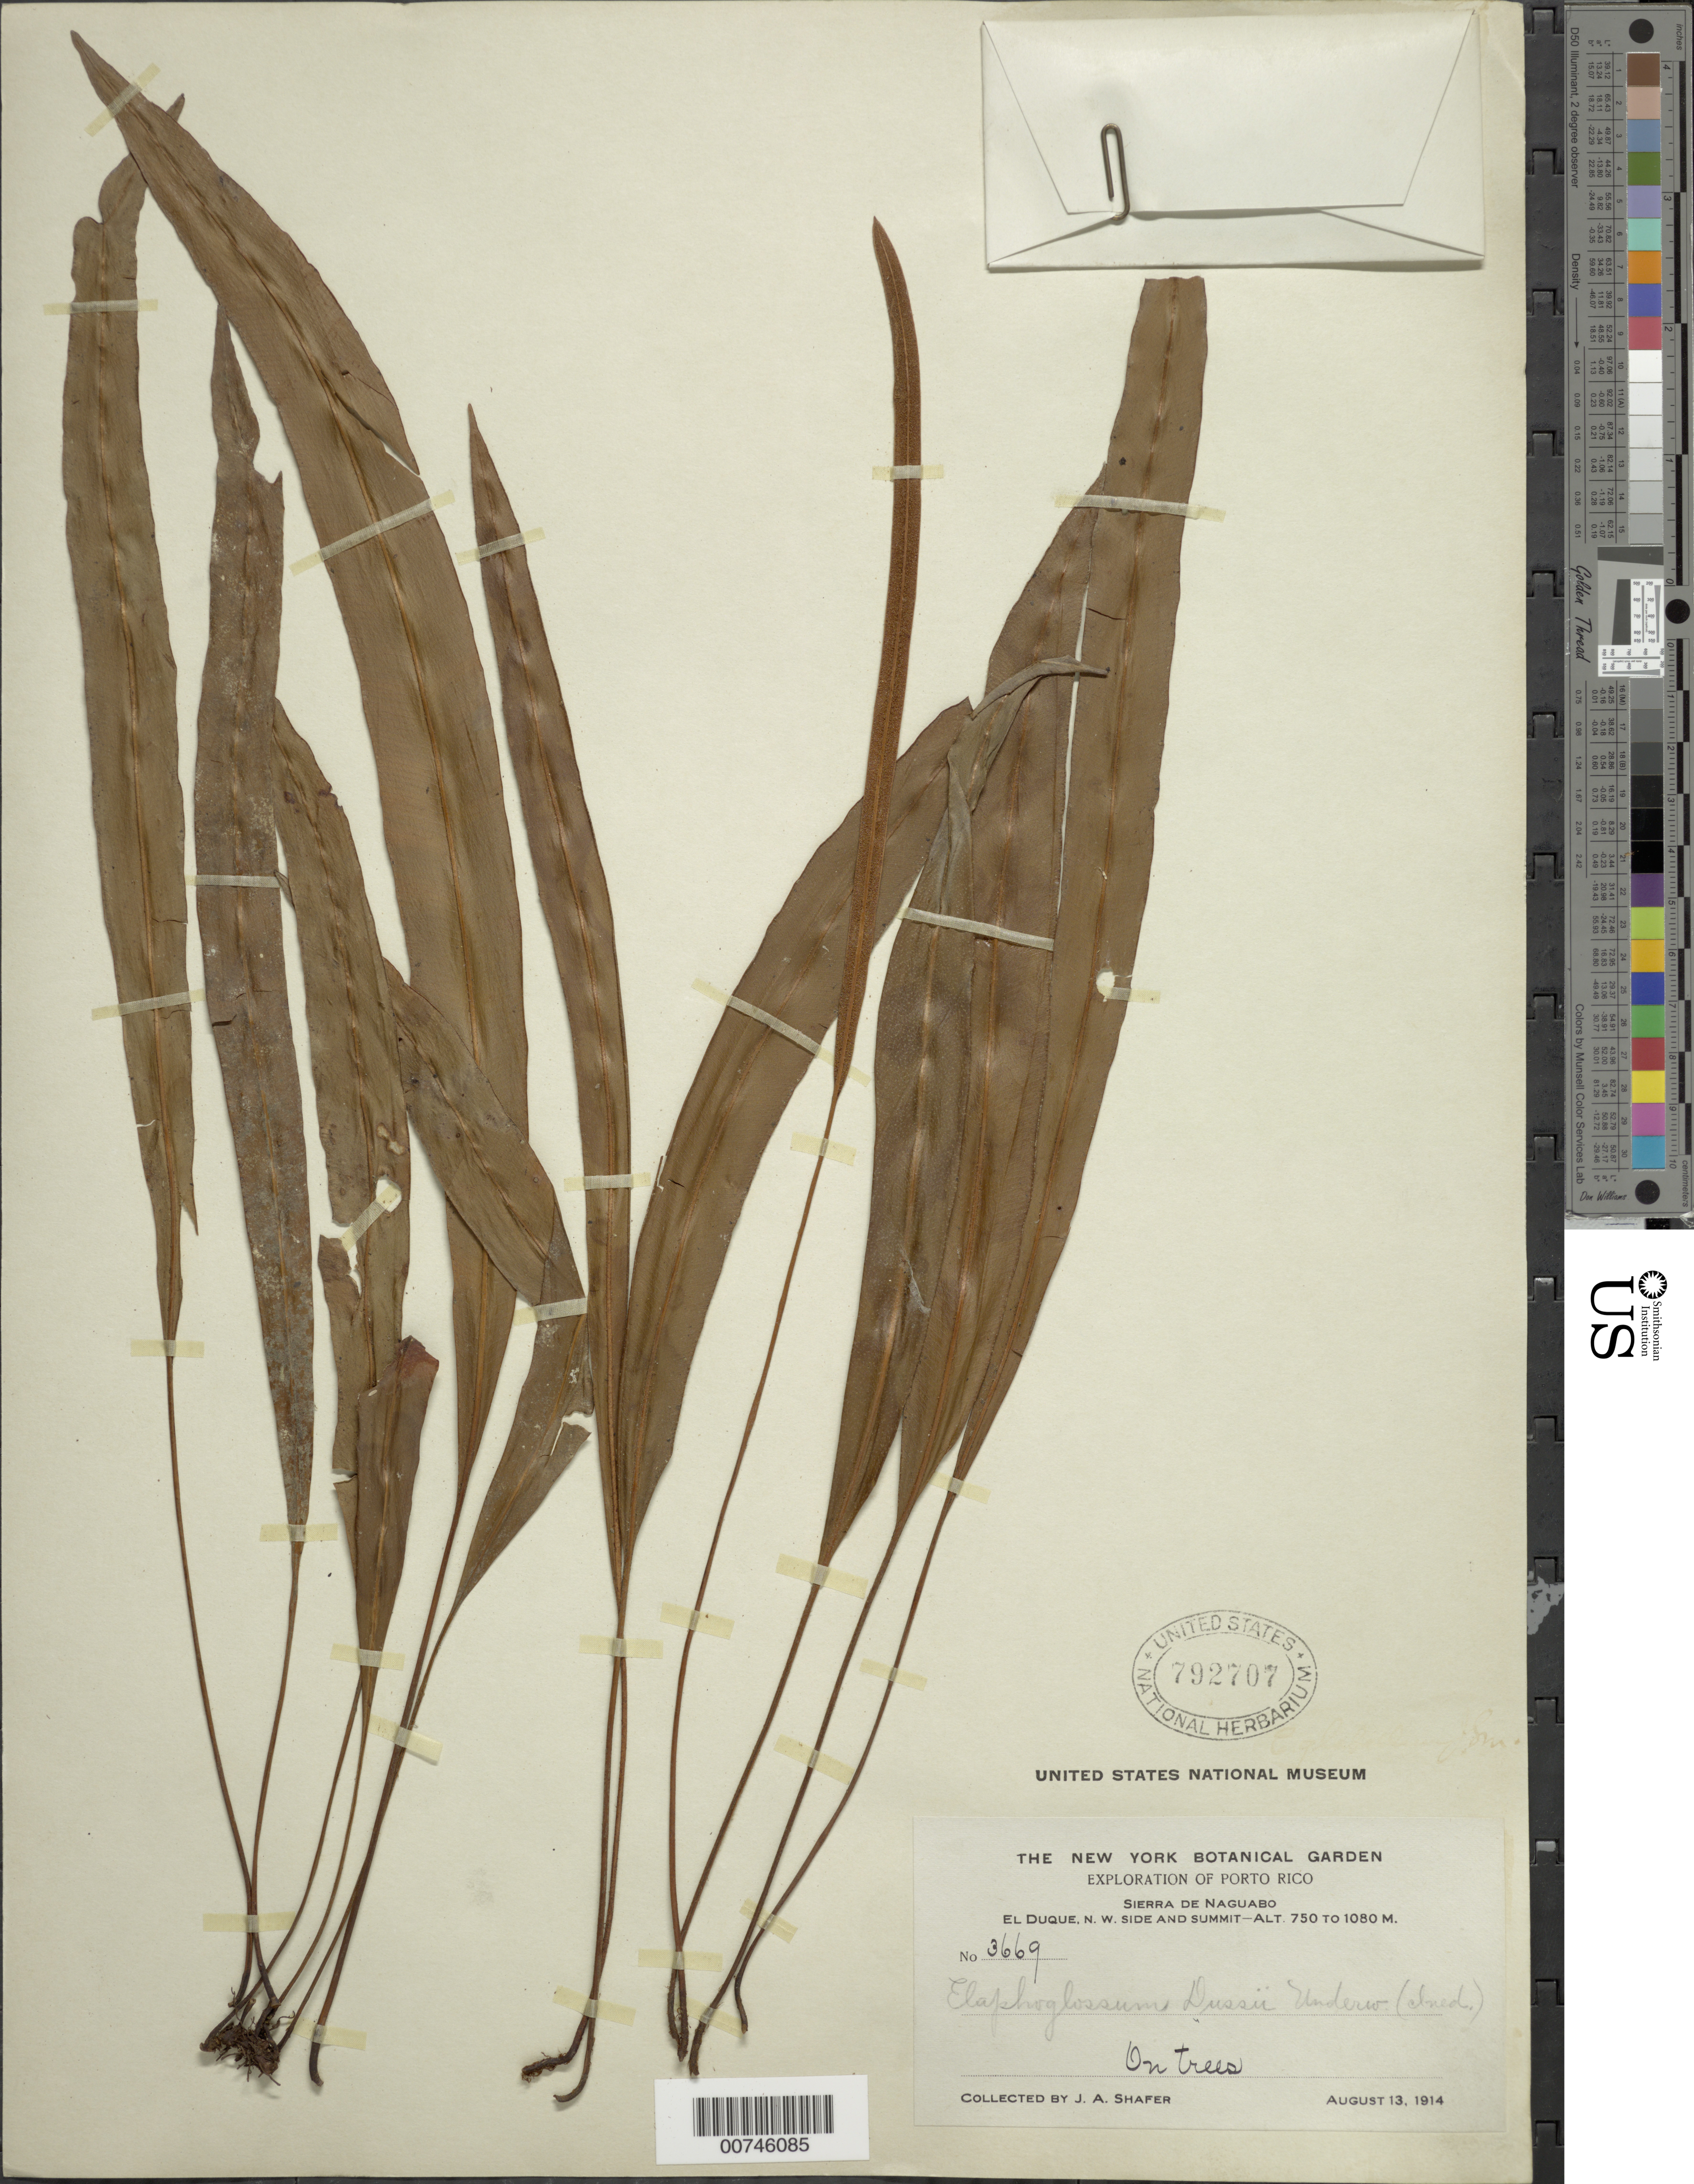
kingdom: Plantae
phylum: Tracheophyta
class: Polypodiopsida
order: Polypodiales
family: Dryopteridaceae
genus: Elaphoglossum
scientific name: Elaphoglossum petiolatum var. dussii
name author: (Underw. ex Maxon) Proctor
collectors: J. A. Shafer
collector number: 3669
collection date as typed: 13 Aug 1914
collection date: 1914-08-13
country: Puerto Rico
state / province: Naguabo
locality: Sierra de Naguabo, El Duque NW side and summit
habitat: On trees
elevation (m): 750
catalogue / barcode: US 792707